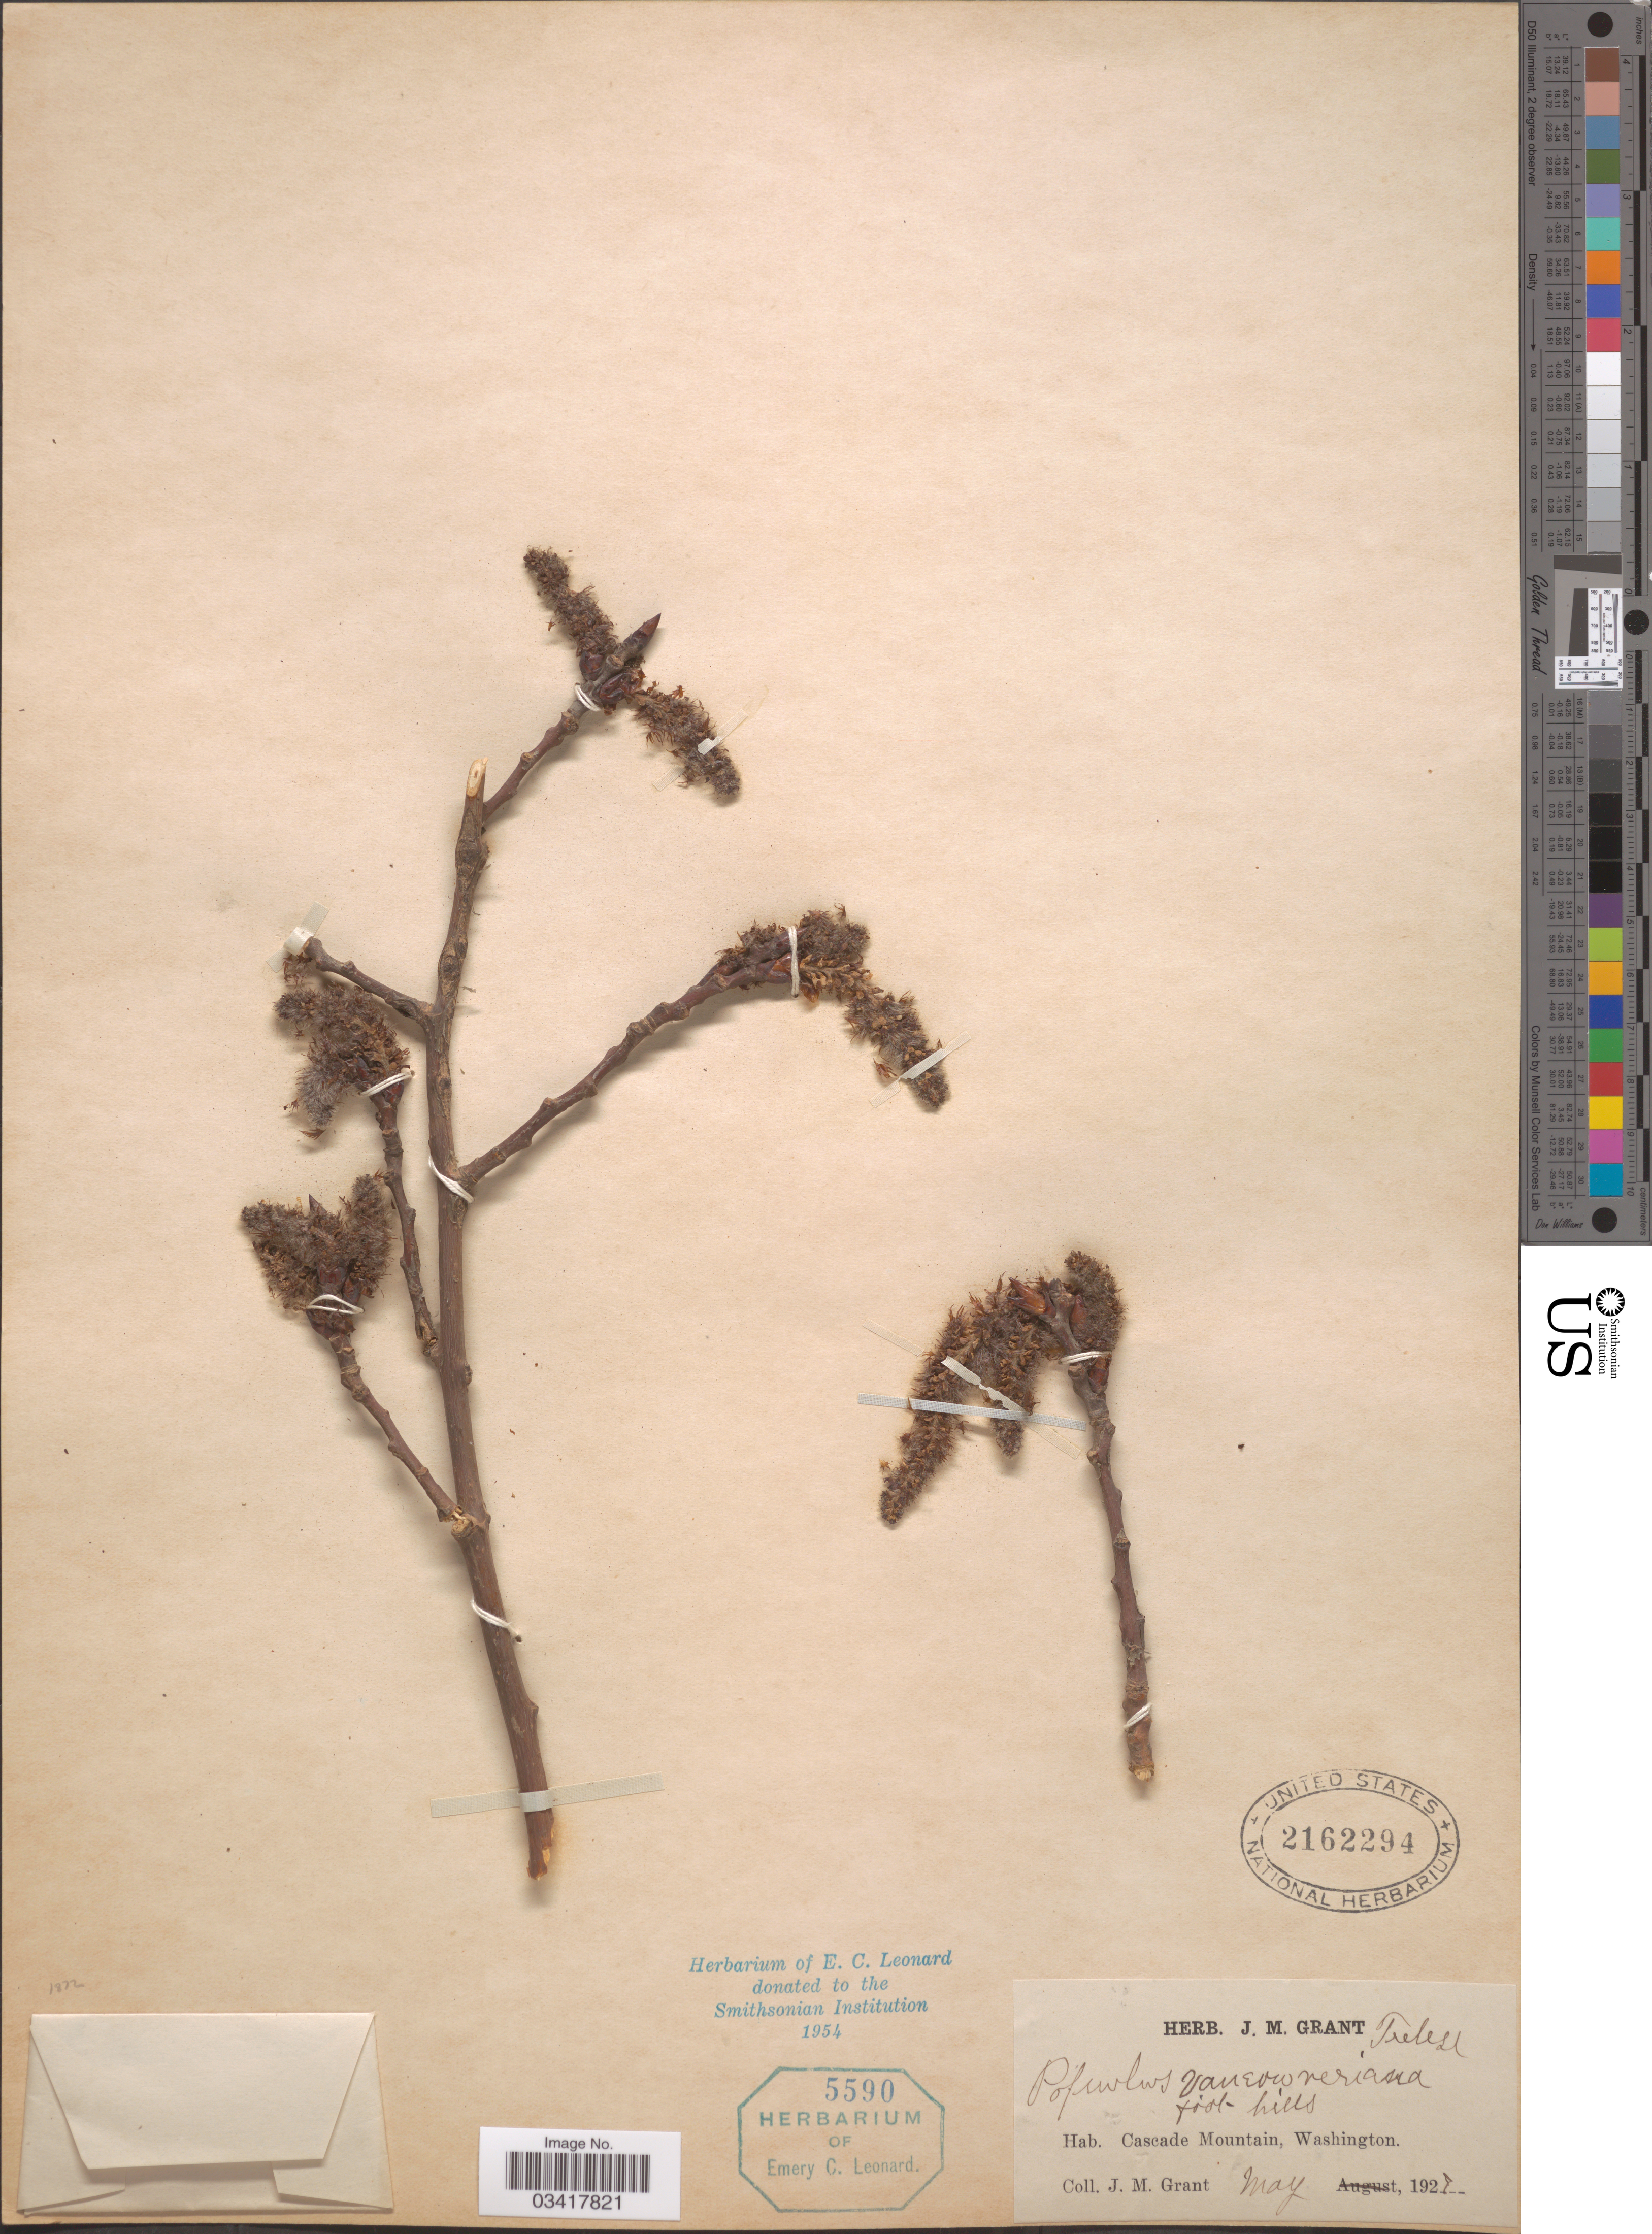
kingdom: Plantae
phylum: Tracheophyta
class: Magnoliopsida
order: Malpighiales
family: Salicaceae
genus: Populus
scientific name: Populus tremuloides var. vancouveriana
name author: (Trel.) Sarg.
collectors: J. M. Grant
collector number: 5590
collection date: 1927-05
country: United States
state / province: Washington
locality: Cascade Mountain.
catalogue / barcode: US 2162294